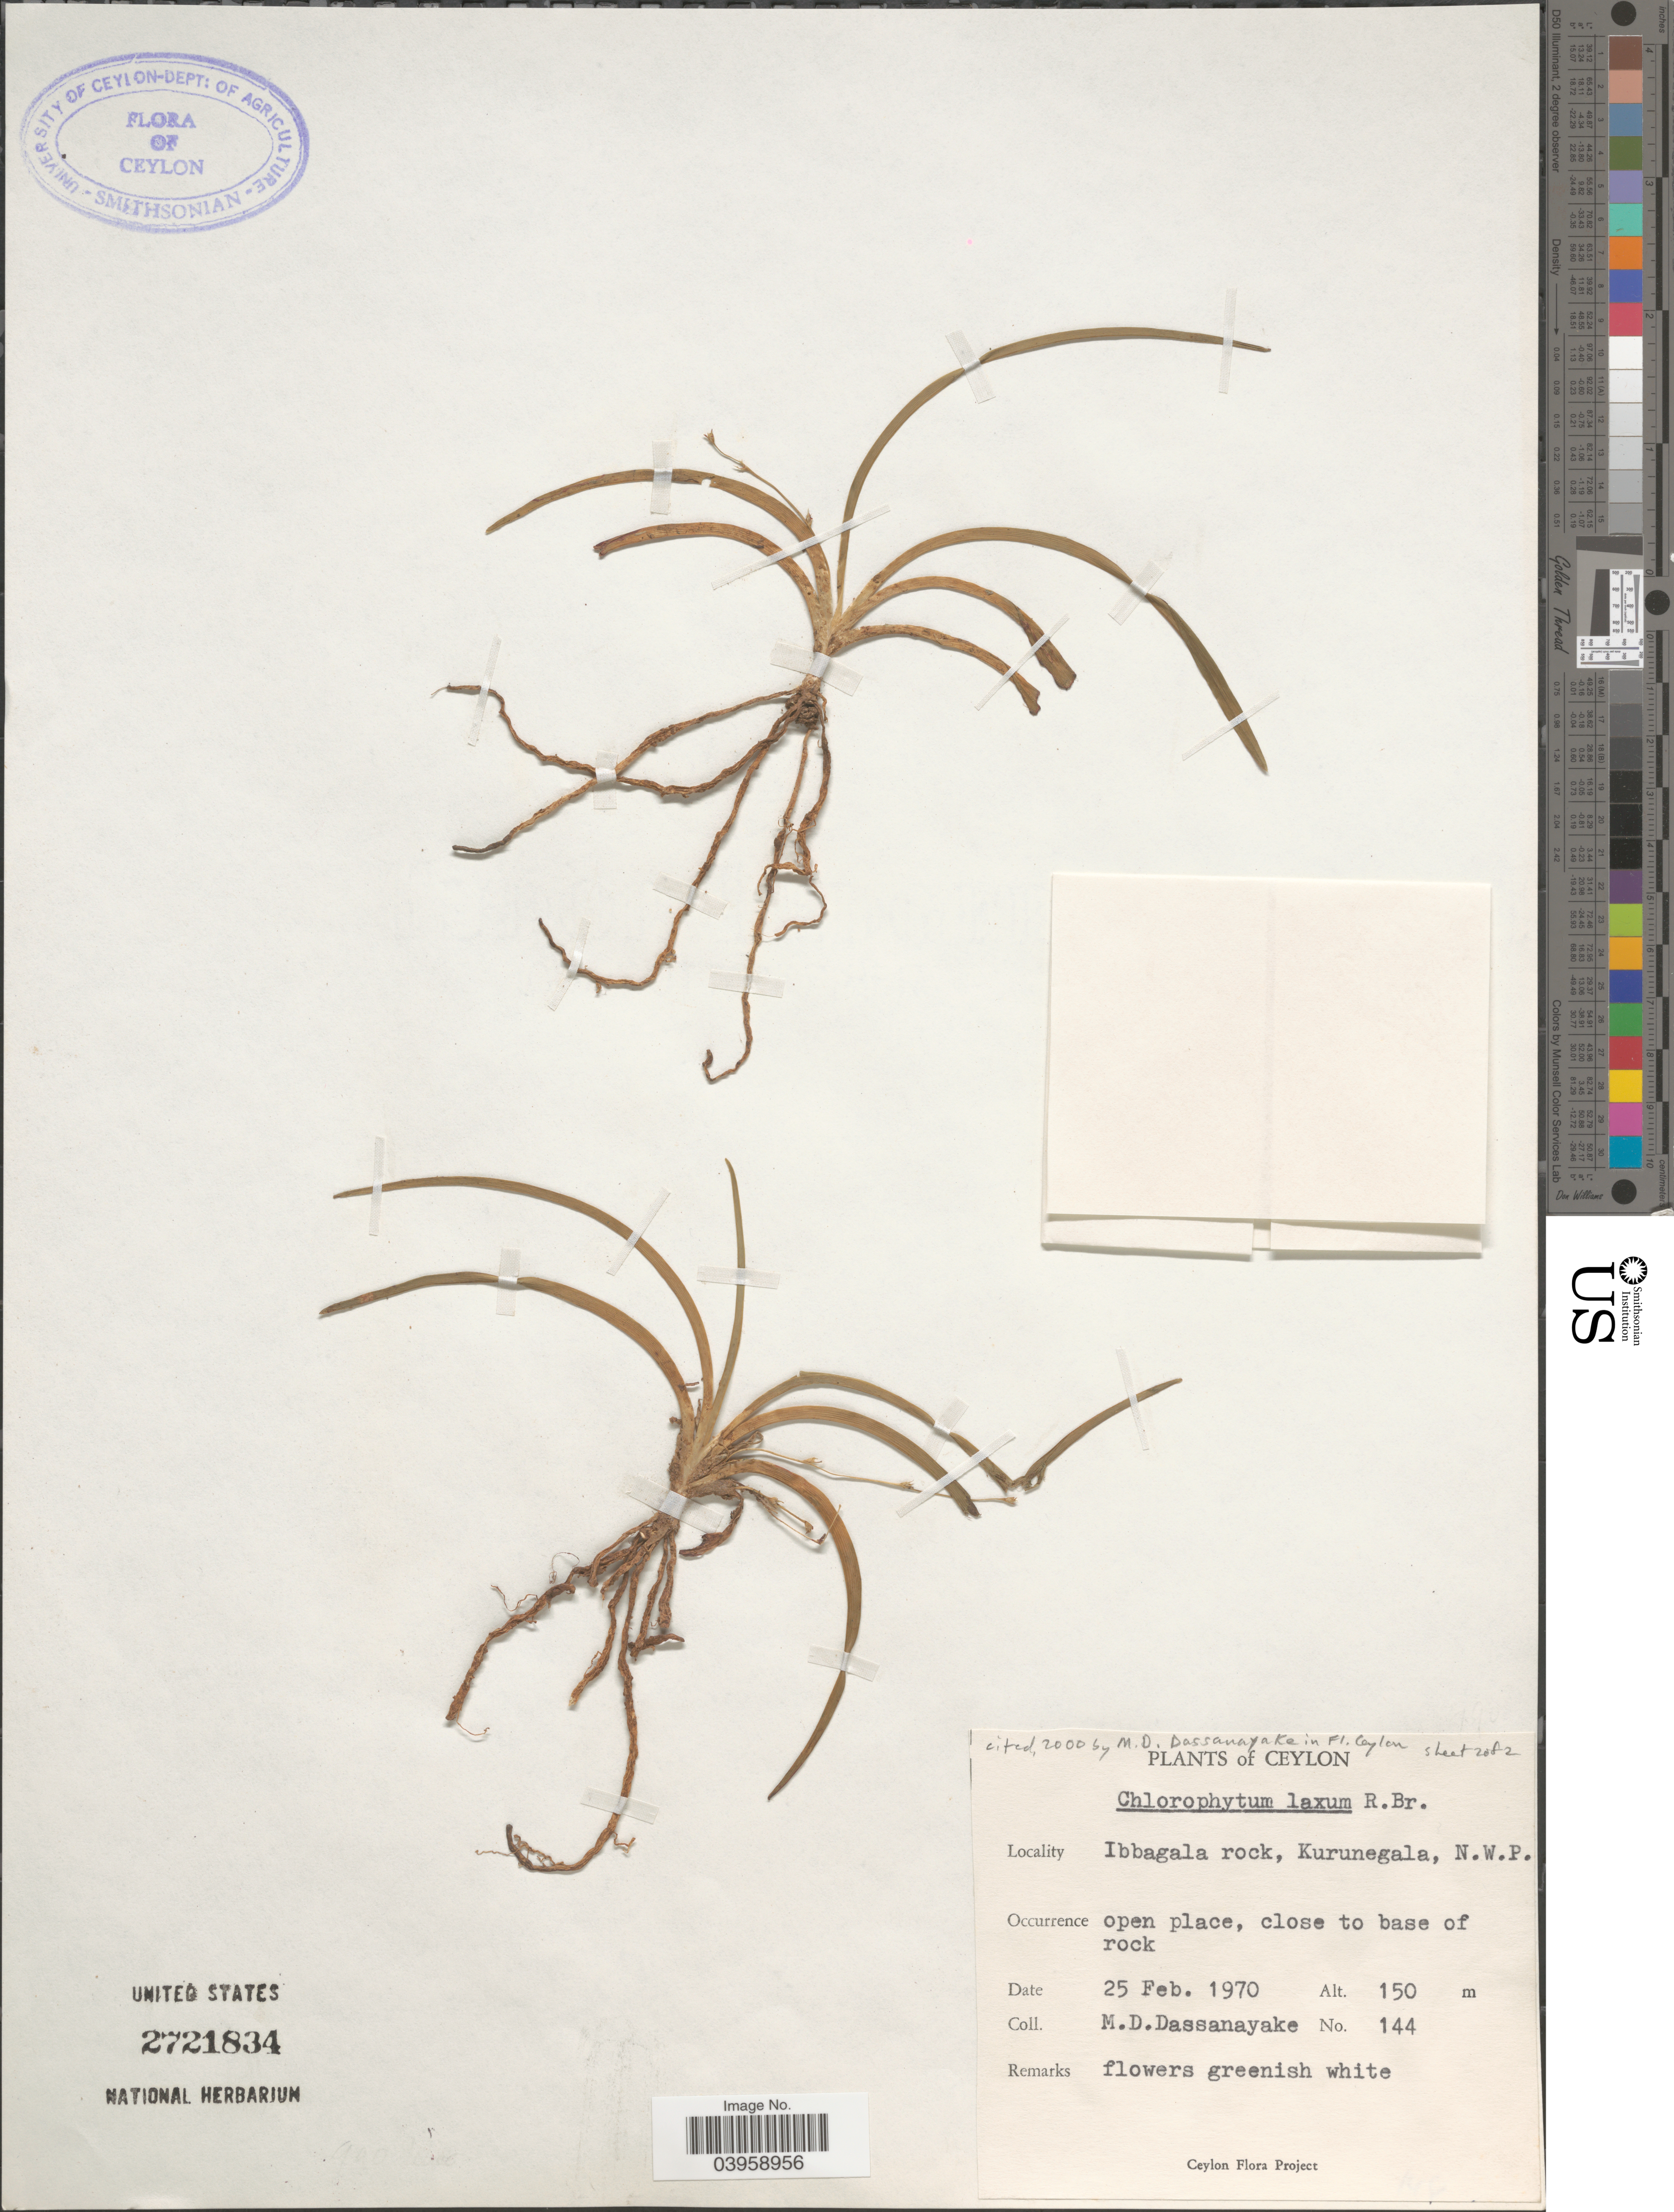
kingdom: Plantae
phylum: Tracheophyta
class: Liliopsida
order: Asparagales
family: Asparagaceae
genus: Chlorophytum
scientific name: Chlorophytum laxum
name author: R. Br.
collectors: M. D. Dassanayake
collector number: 144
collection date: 1970-02-25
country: Sri Lanka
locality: Ceylon. Ibbagala rock, Kurunegala, N.W.P.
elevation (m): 150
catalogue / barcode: US 2721834